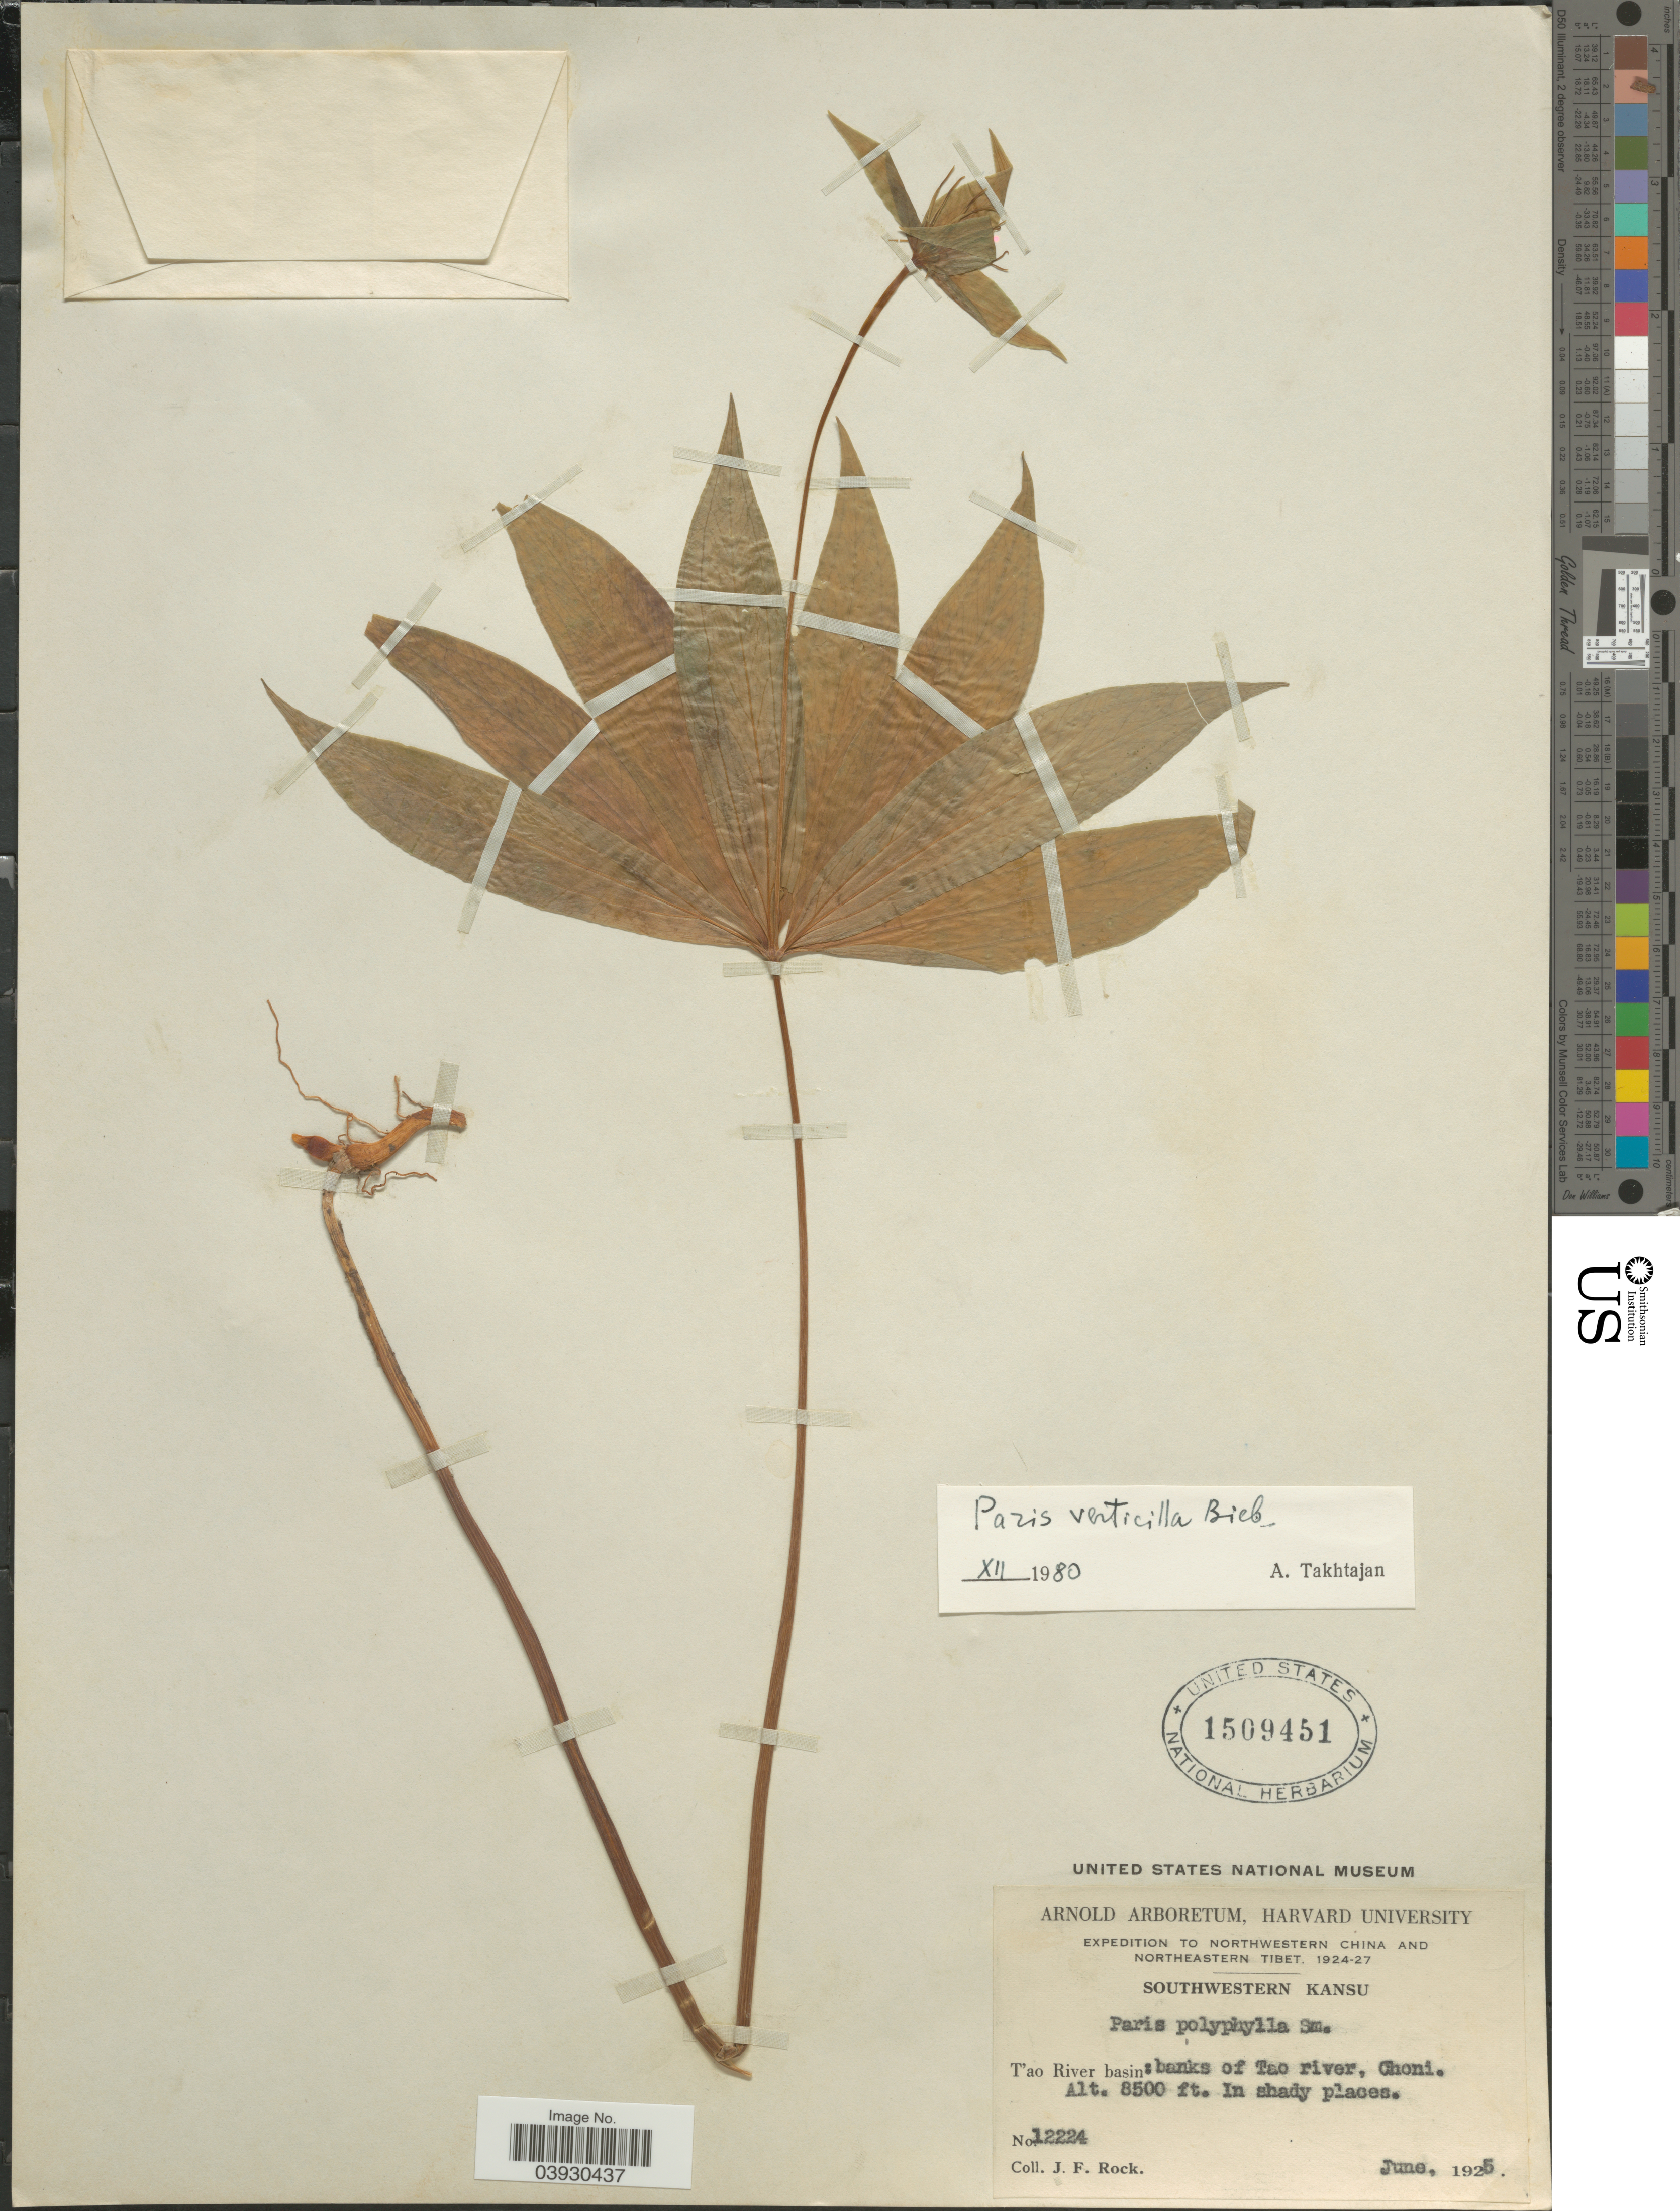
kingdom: Plantae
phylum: Tracheophyta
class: Liliopsida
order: Liliales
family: Melanthiaceae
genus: Paris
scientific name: Paris verticillata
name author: M. Bieb.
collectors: J. Rock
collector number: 12224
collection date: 1925-06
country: China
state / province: Gansu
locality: Northwestern China. Southwestern Kansu. T'ao River basin: banks of Tao river, Choni.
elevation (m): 2591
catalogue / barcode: US 1509451